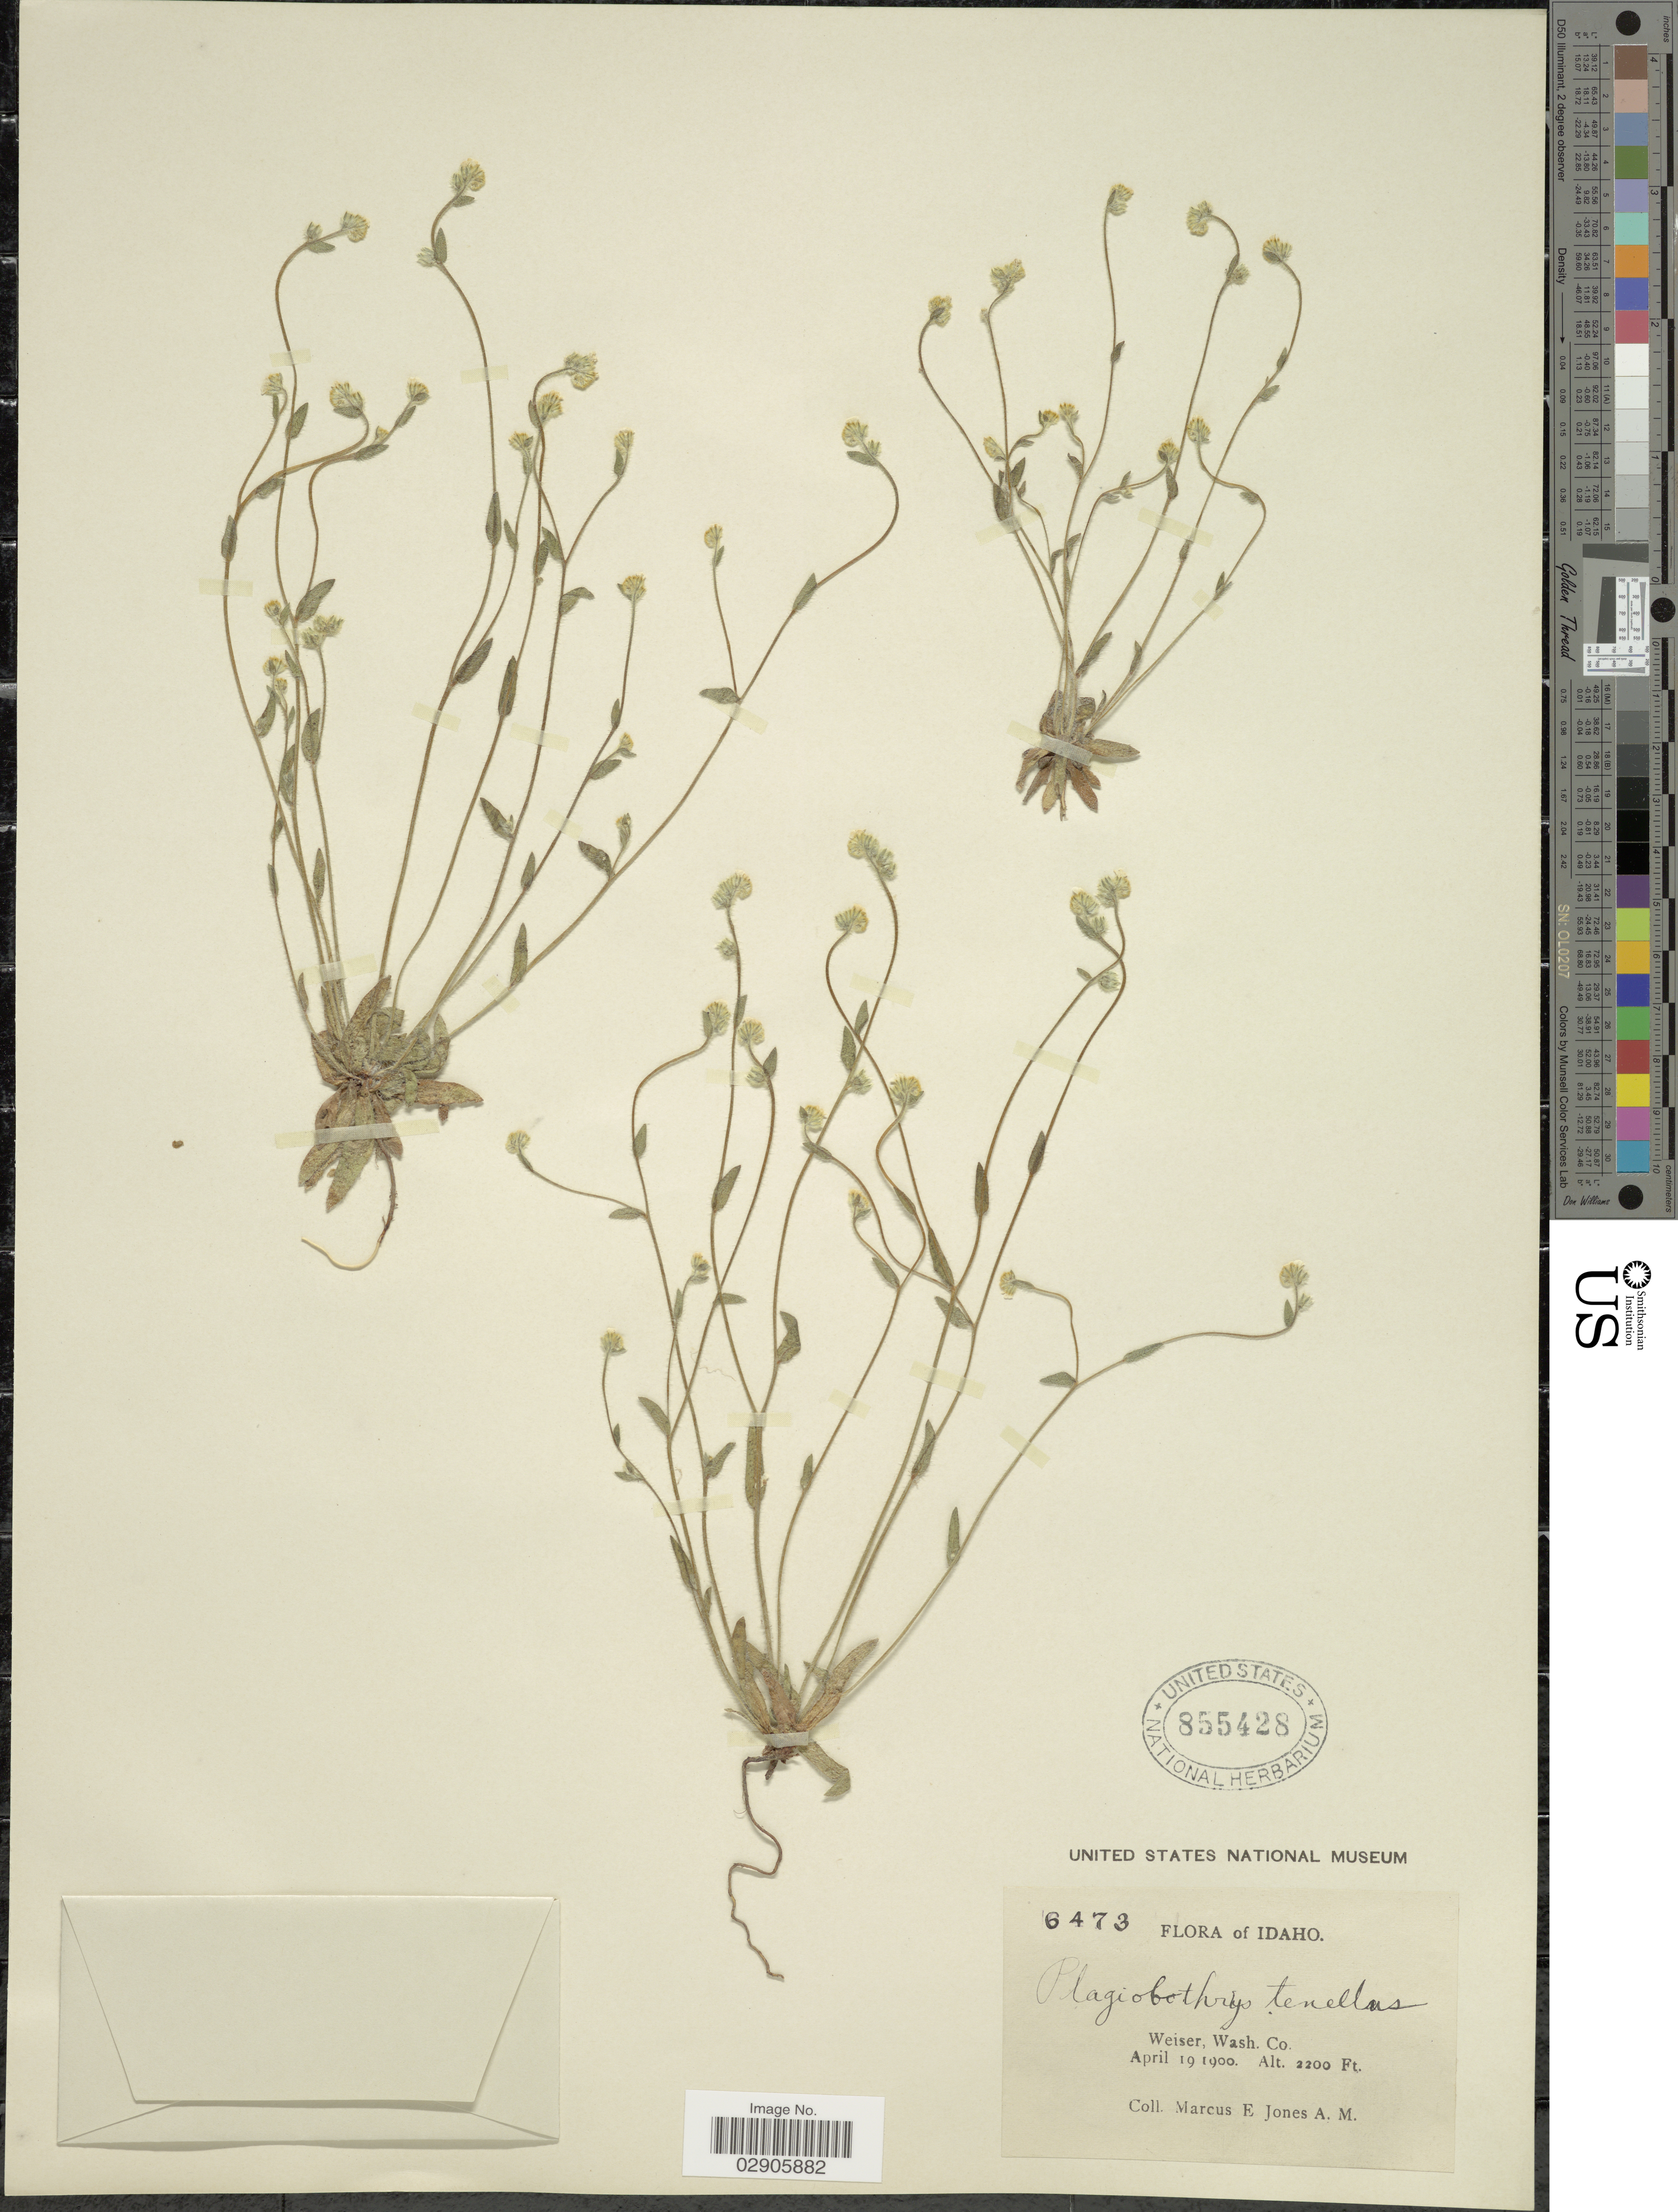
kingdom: Plantae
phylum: Tracheophyta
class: Magnoliopsida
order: Boraginales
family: Boraginaceae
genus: Plagiobothrys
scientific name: Plagiobothrys tenellus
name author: (Nutt.) A. Gray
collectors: M. E. Jones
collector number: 6473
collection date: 1900-04-19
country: United States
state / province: Idaho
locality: Weiser, Wash. Co.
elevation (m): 671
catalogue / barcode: US 855428